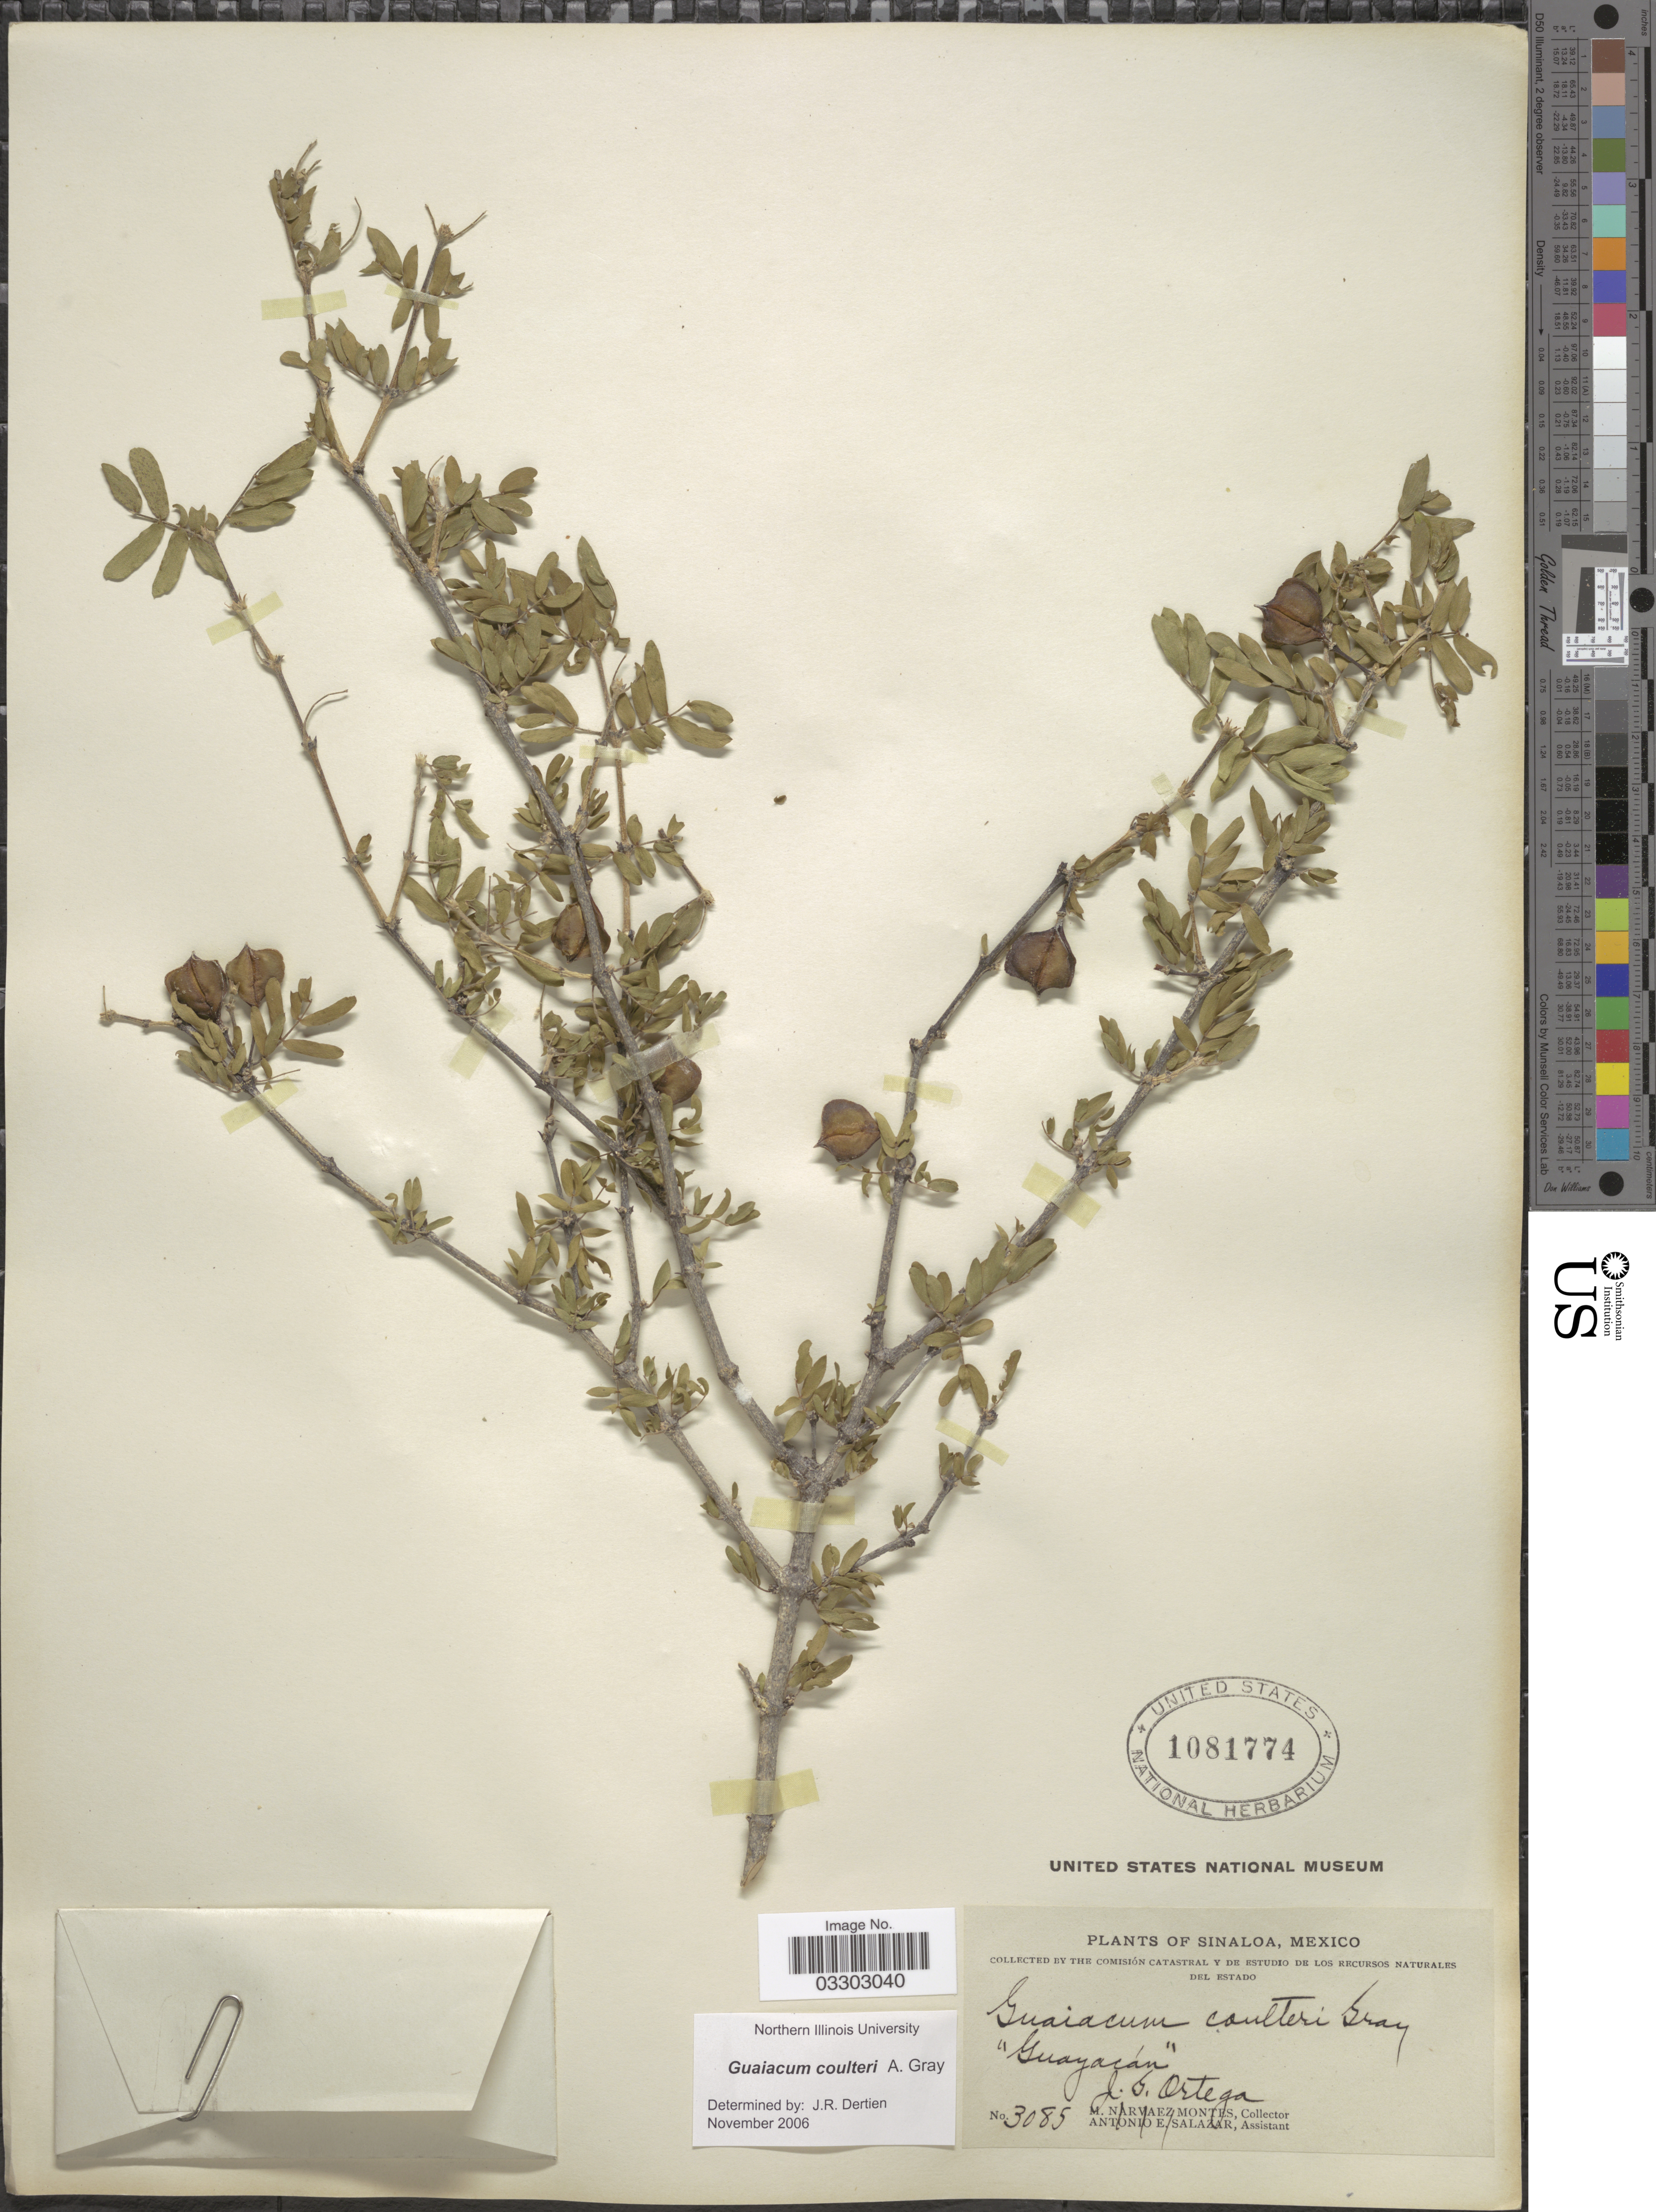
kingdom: Plantae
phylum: Tracheophyta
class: Magnoliopsida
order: Zygophyllales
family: Zygophyllaceae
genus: Guaiacum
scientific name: Guaiacum coulteri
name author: A. Gray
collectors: J. Ortega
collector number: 3085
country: Mexico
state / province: Sinaloa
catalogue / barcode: US 1081774